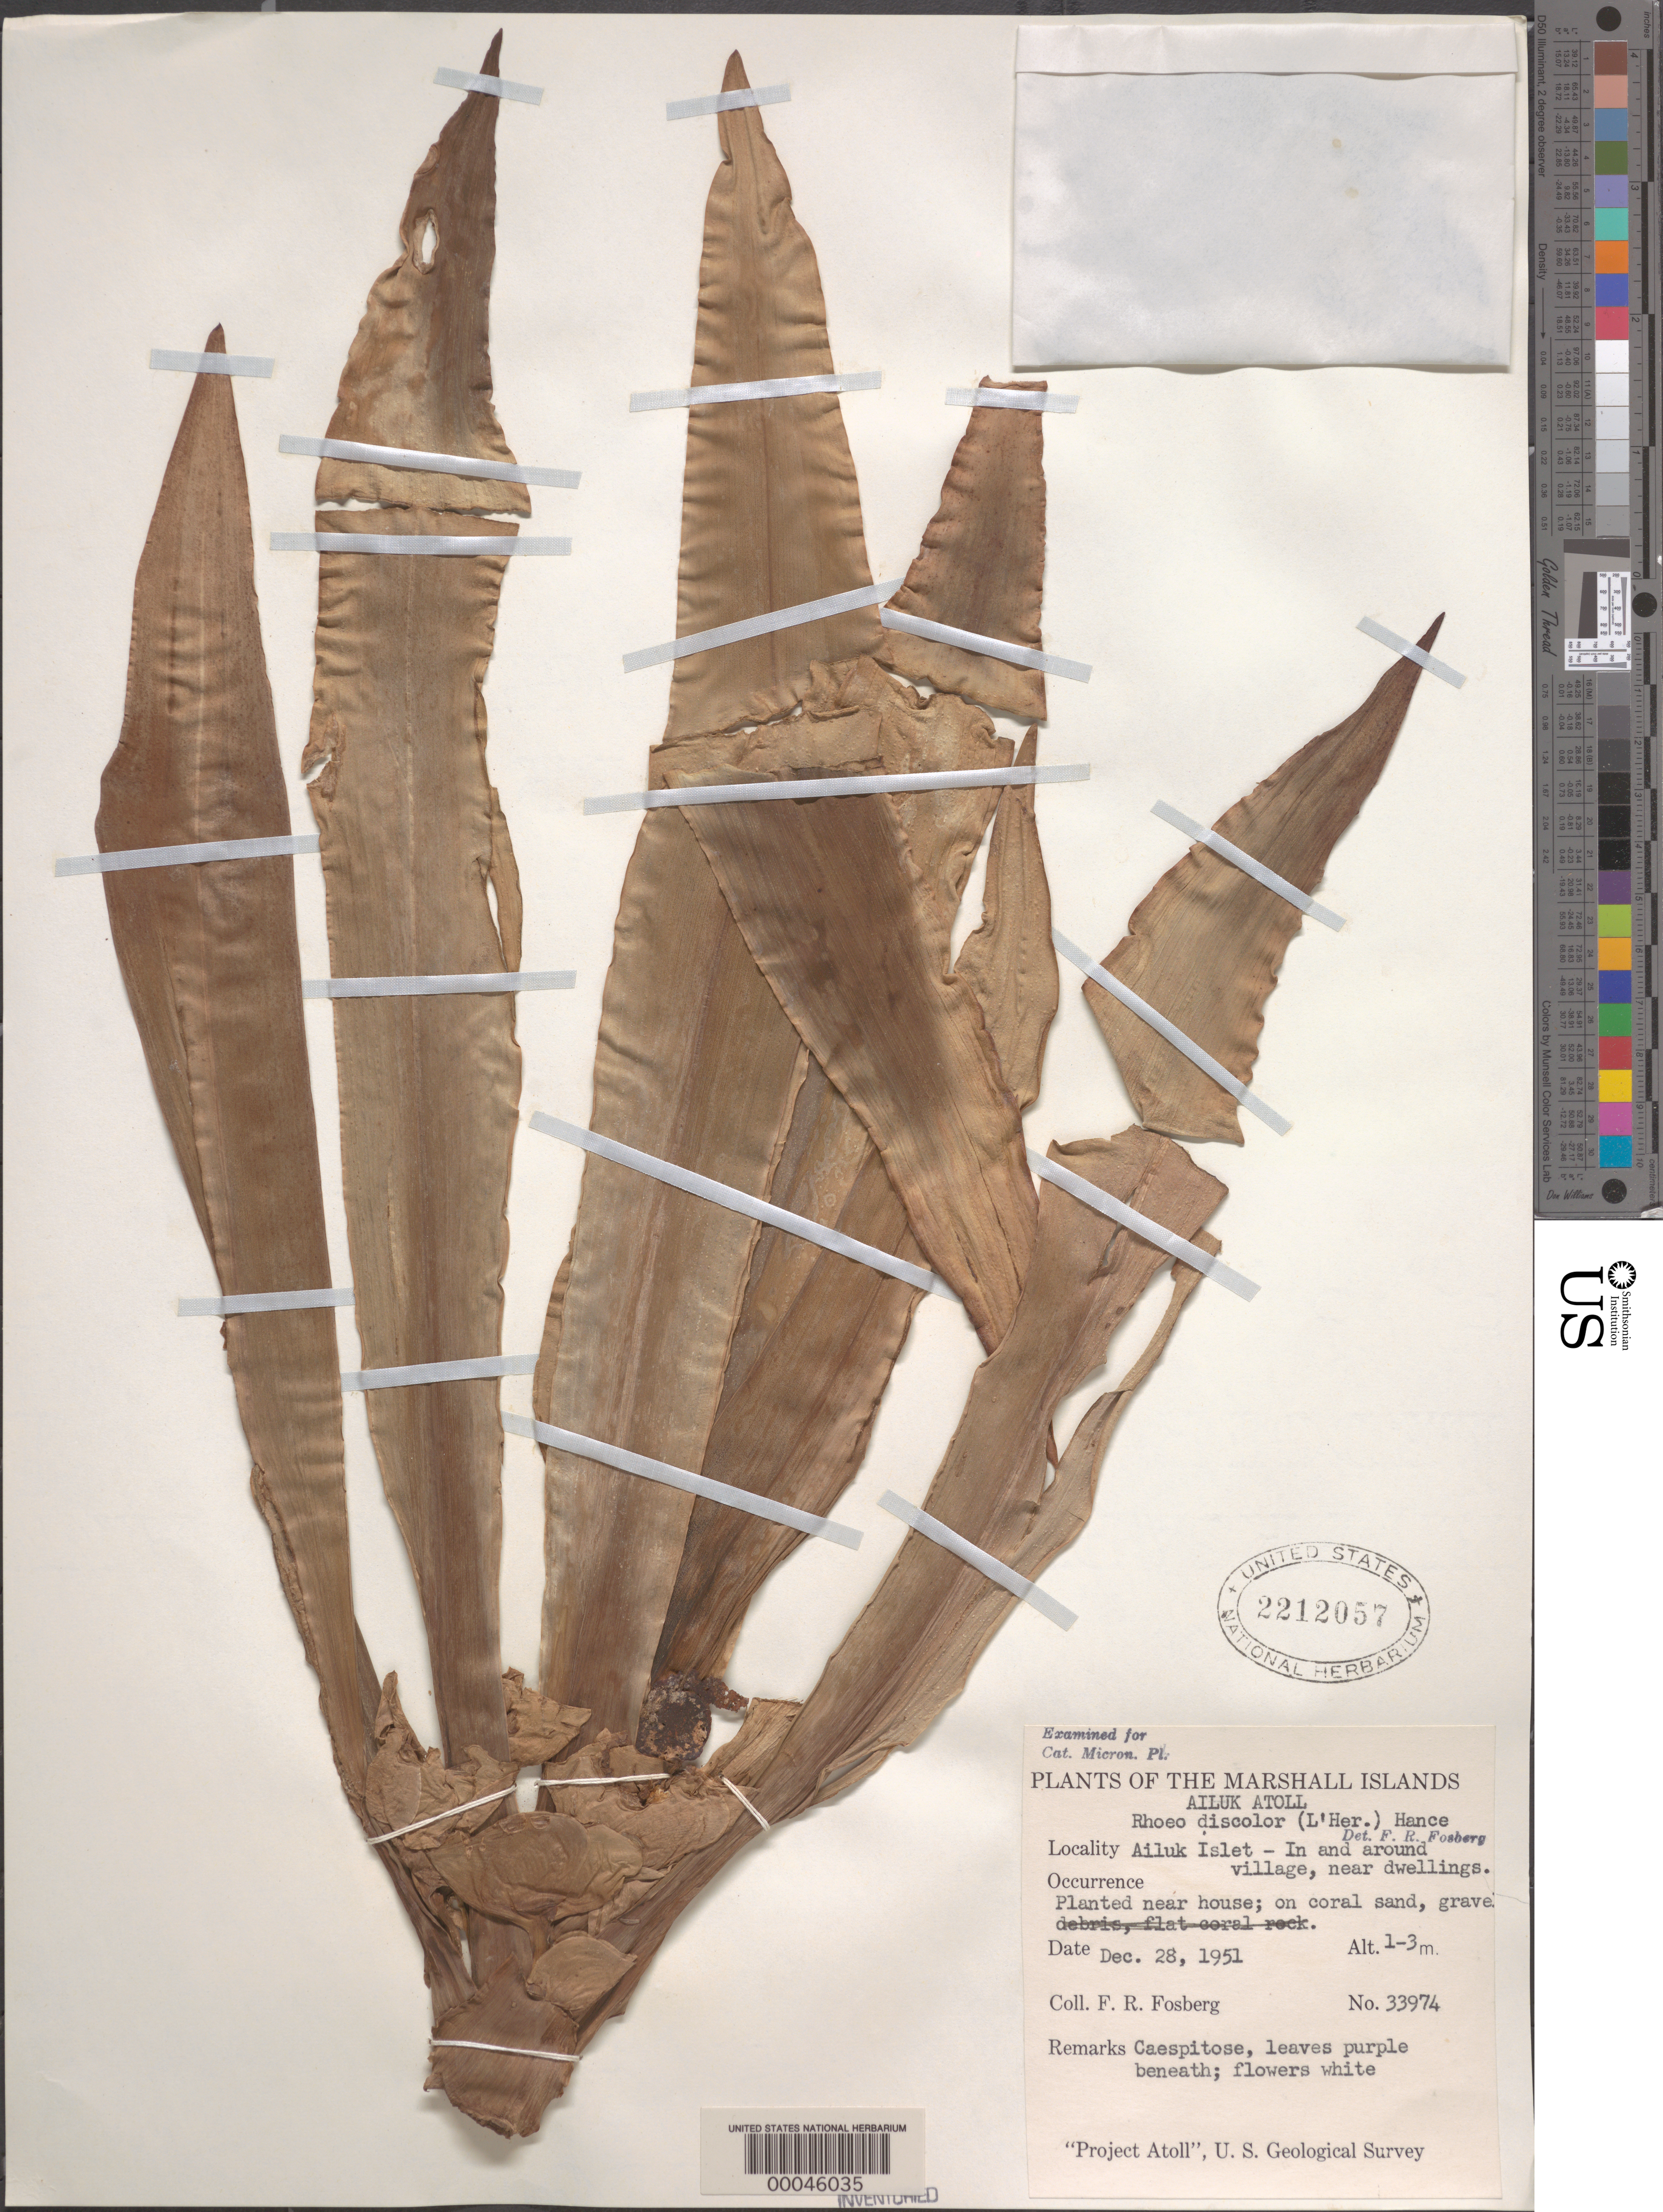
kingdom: Plantae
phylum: Tracheophyta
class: Liliopsida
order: Commelinales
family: Commelinaceae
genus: Tradescantia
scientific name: Tradescantia spathacea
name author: Sw.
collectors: F. R. Fosberg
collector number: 33974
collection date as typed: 28 Dec 1951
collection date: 1951-12-28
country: Marshall Islands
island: Ailuk Atoll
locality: Ailuk Islet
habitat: Coral sand, near dwellings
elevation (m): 1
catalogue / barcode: US 2212057